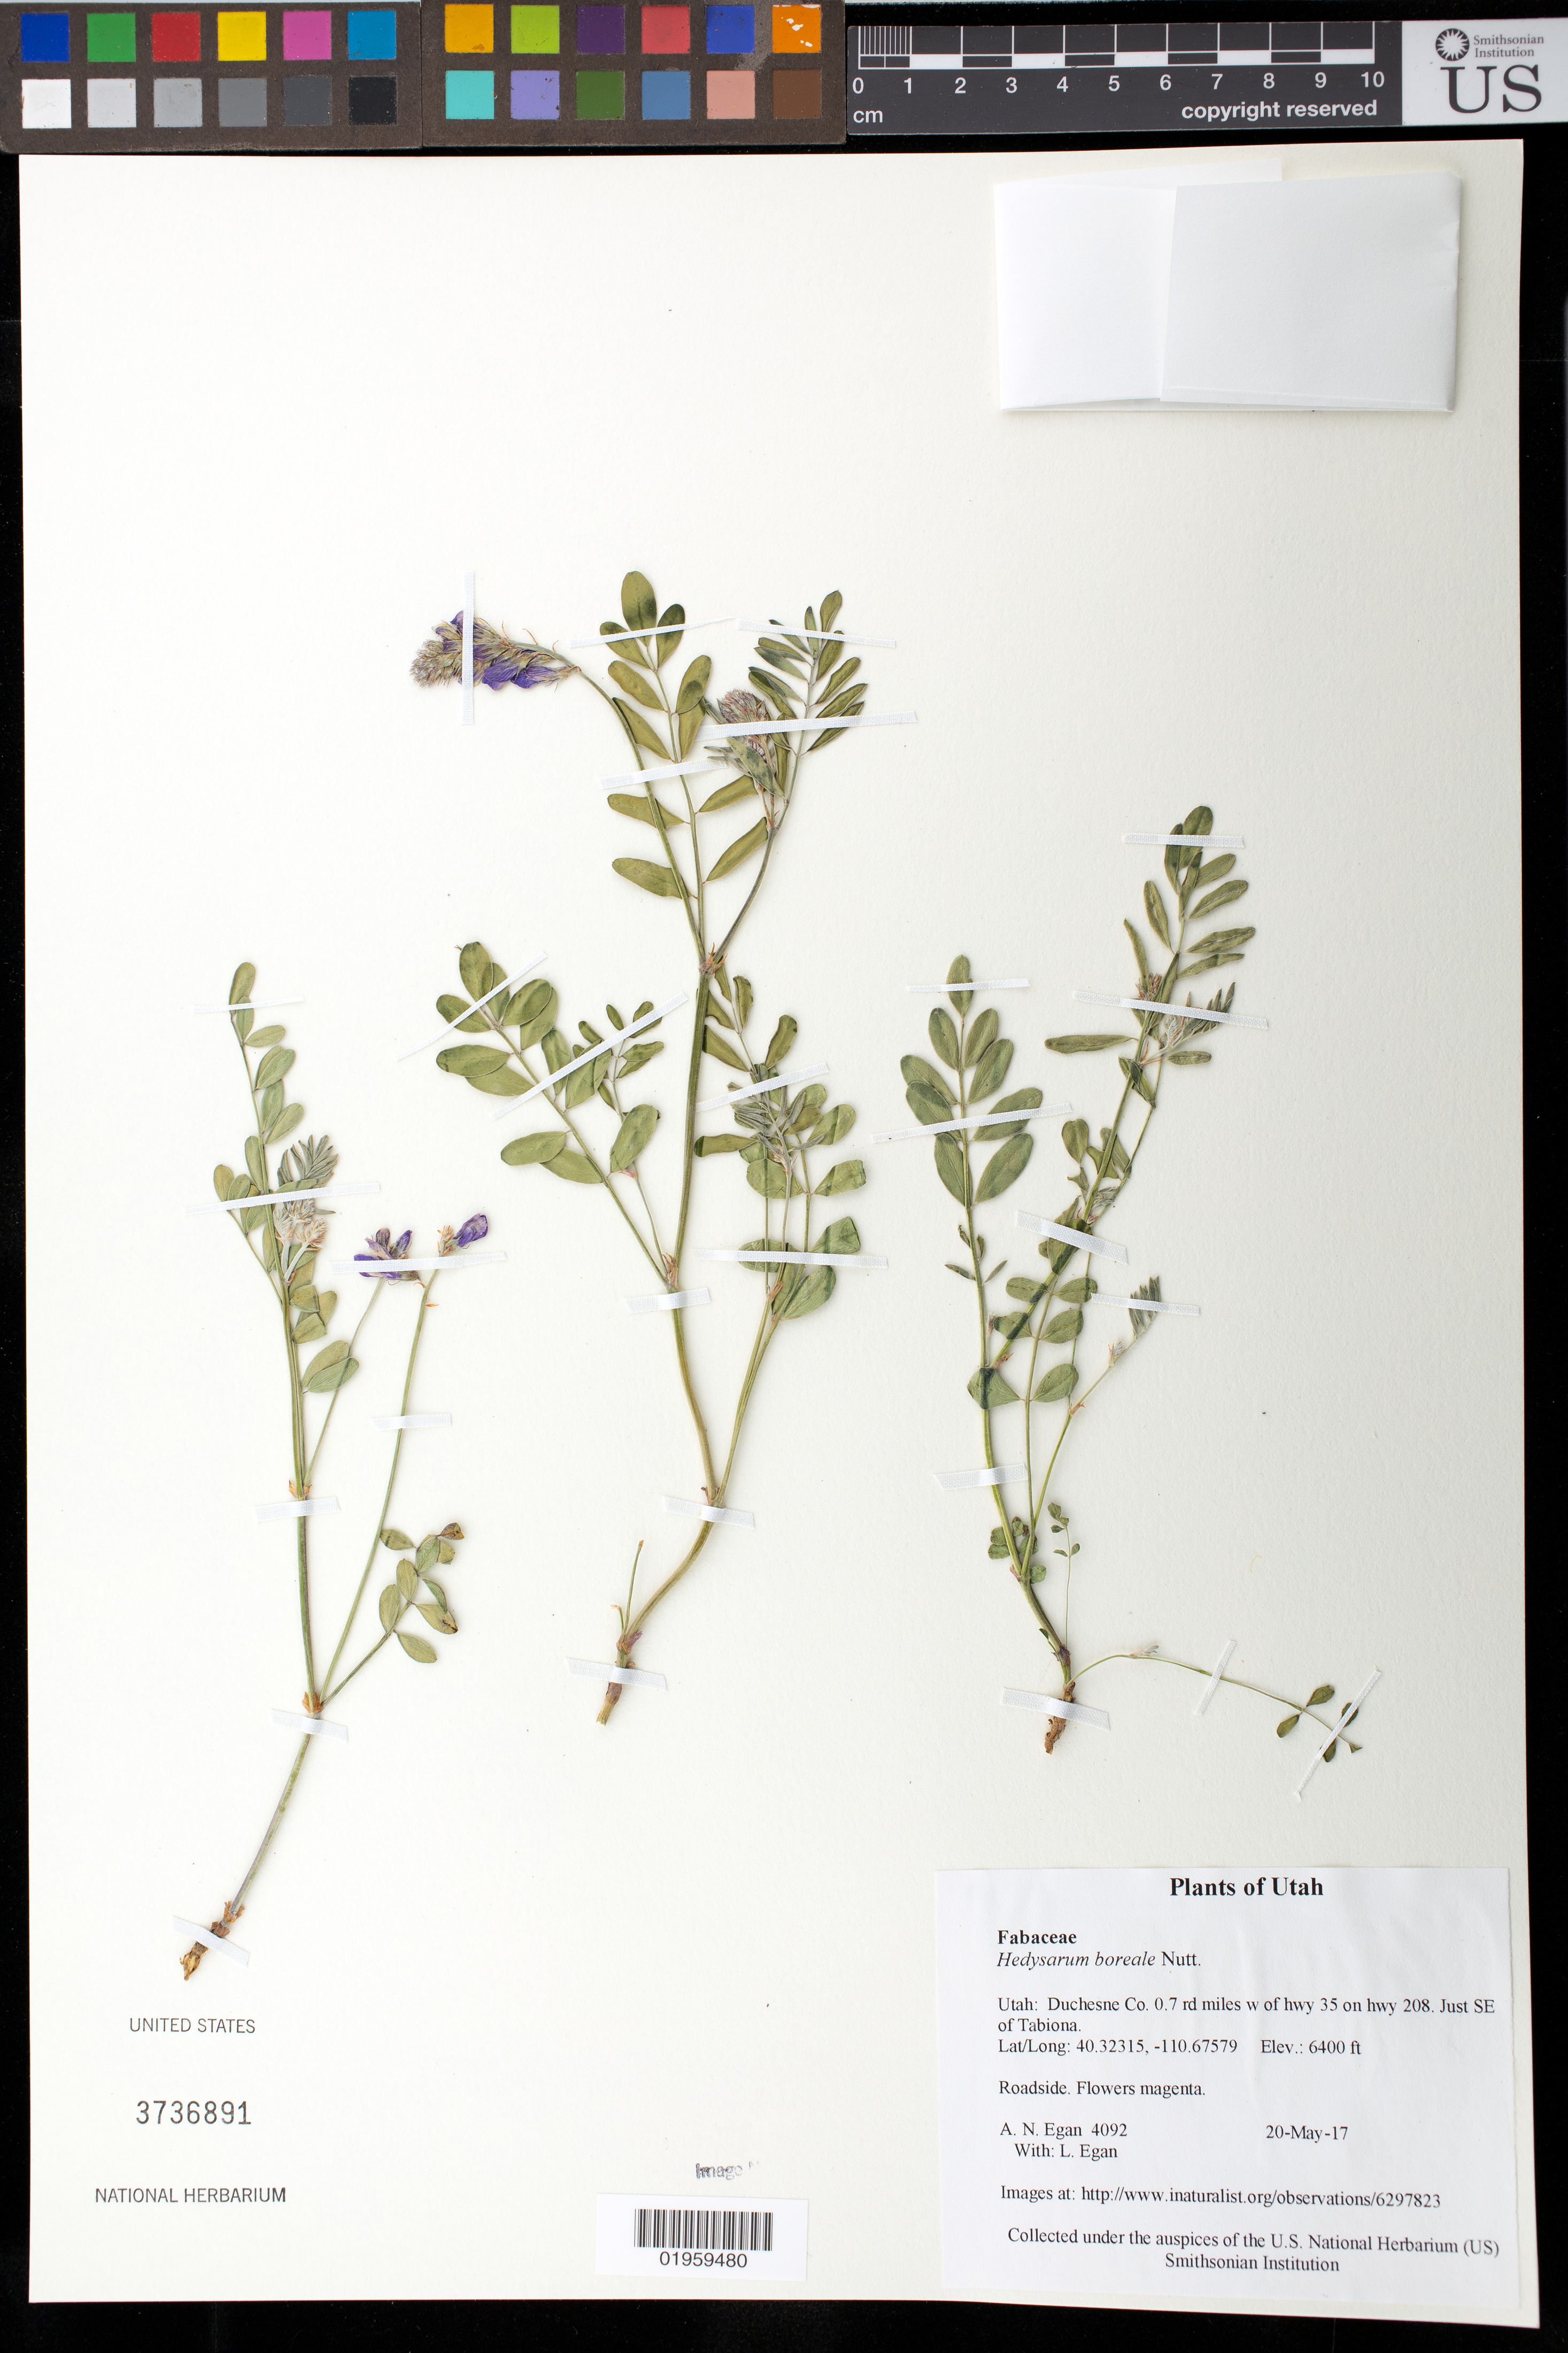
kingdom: Plantae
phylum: Tracheophyta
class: Magnoliopsida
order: Fabales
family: Fabaceae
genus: Hedysarum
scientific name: Hedysarum boreale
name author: Nutt.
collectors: A. N. Egan & L. Egan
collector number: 4092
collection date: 2017-05-20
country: United States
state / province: Utah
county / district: Duchesne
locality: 0.7 rd miles w of hwy 35 on hwy 208. Just SE of Tabiona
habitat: Roadside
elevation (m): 1951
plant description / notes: http://www.inaturalist.org/observations/6297823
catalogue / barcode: US 3736891